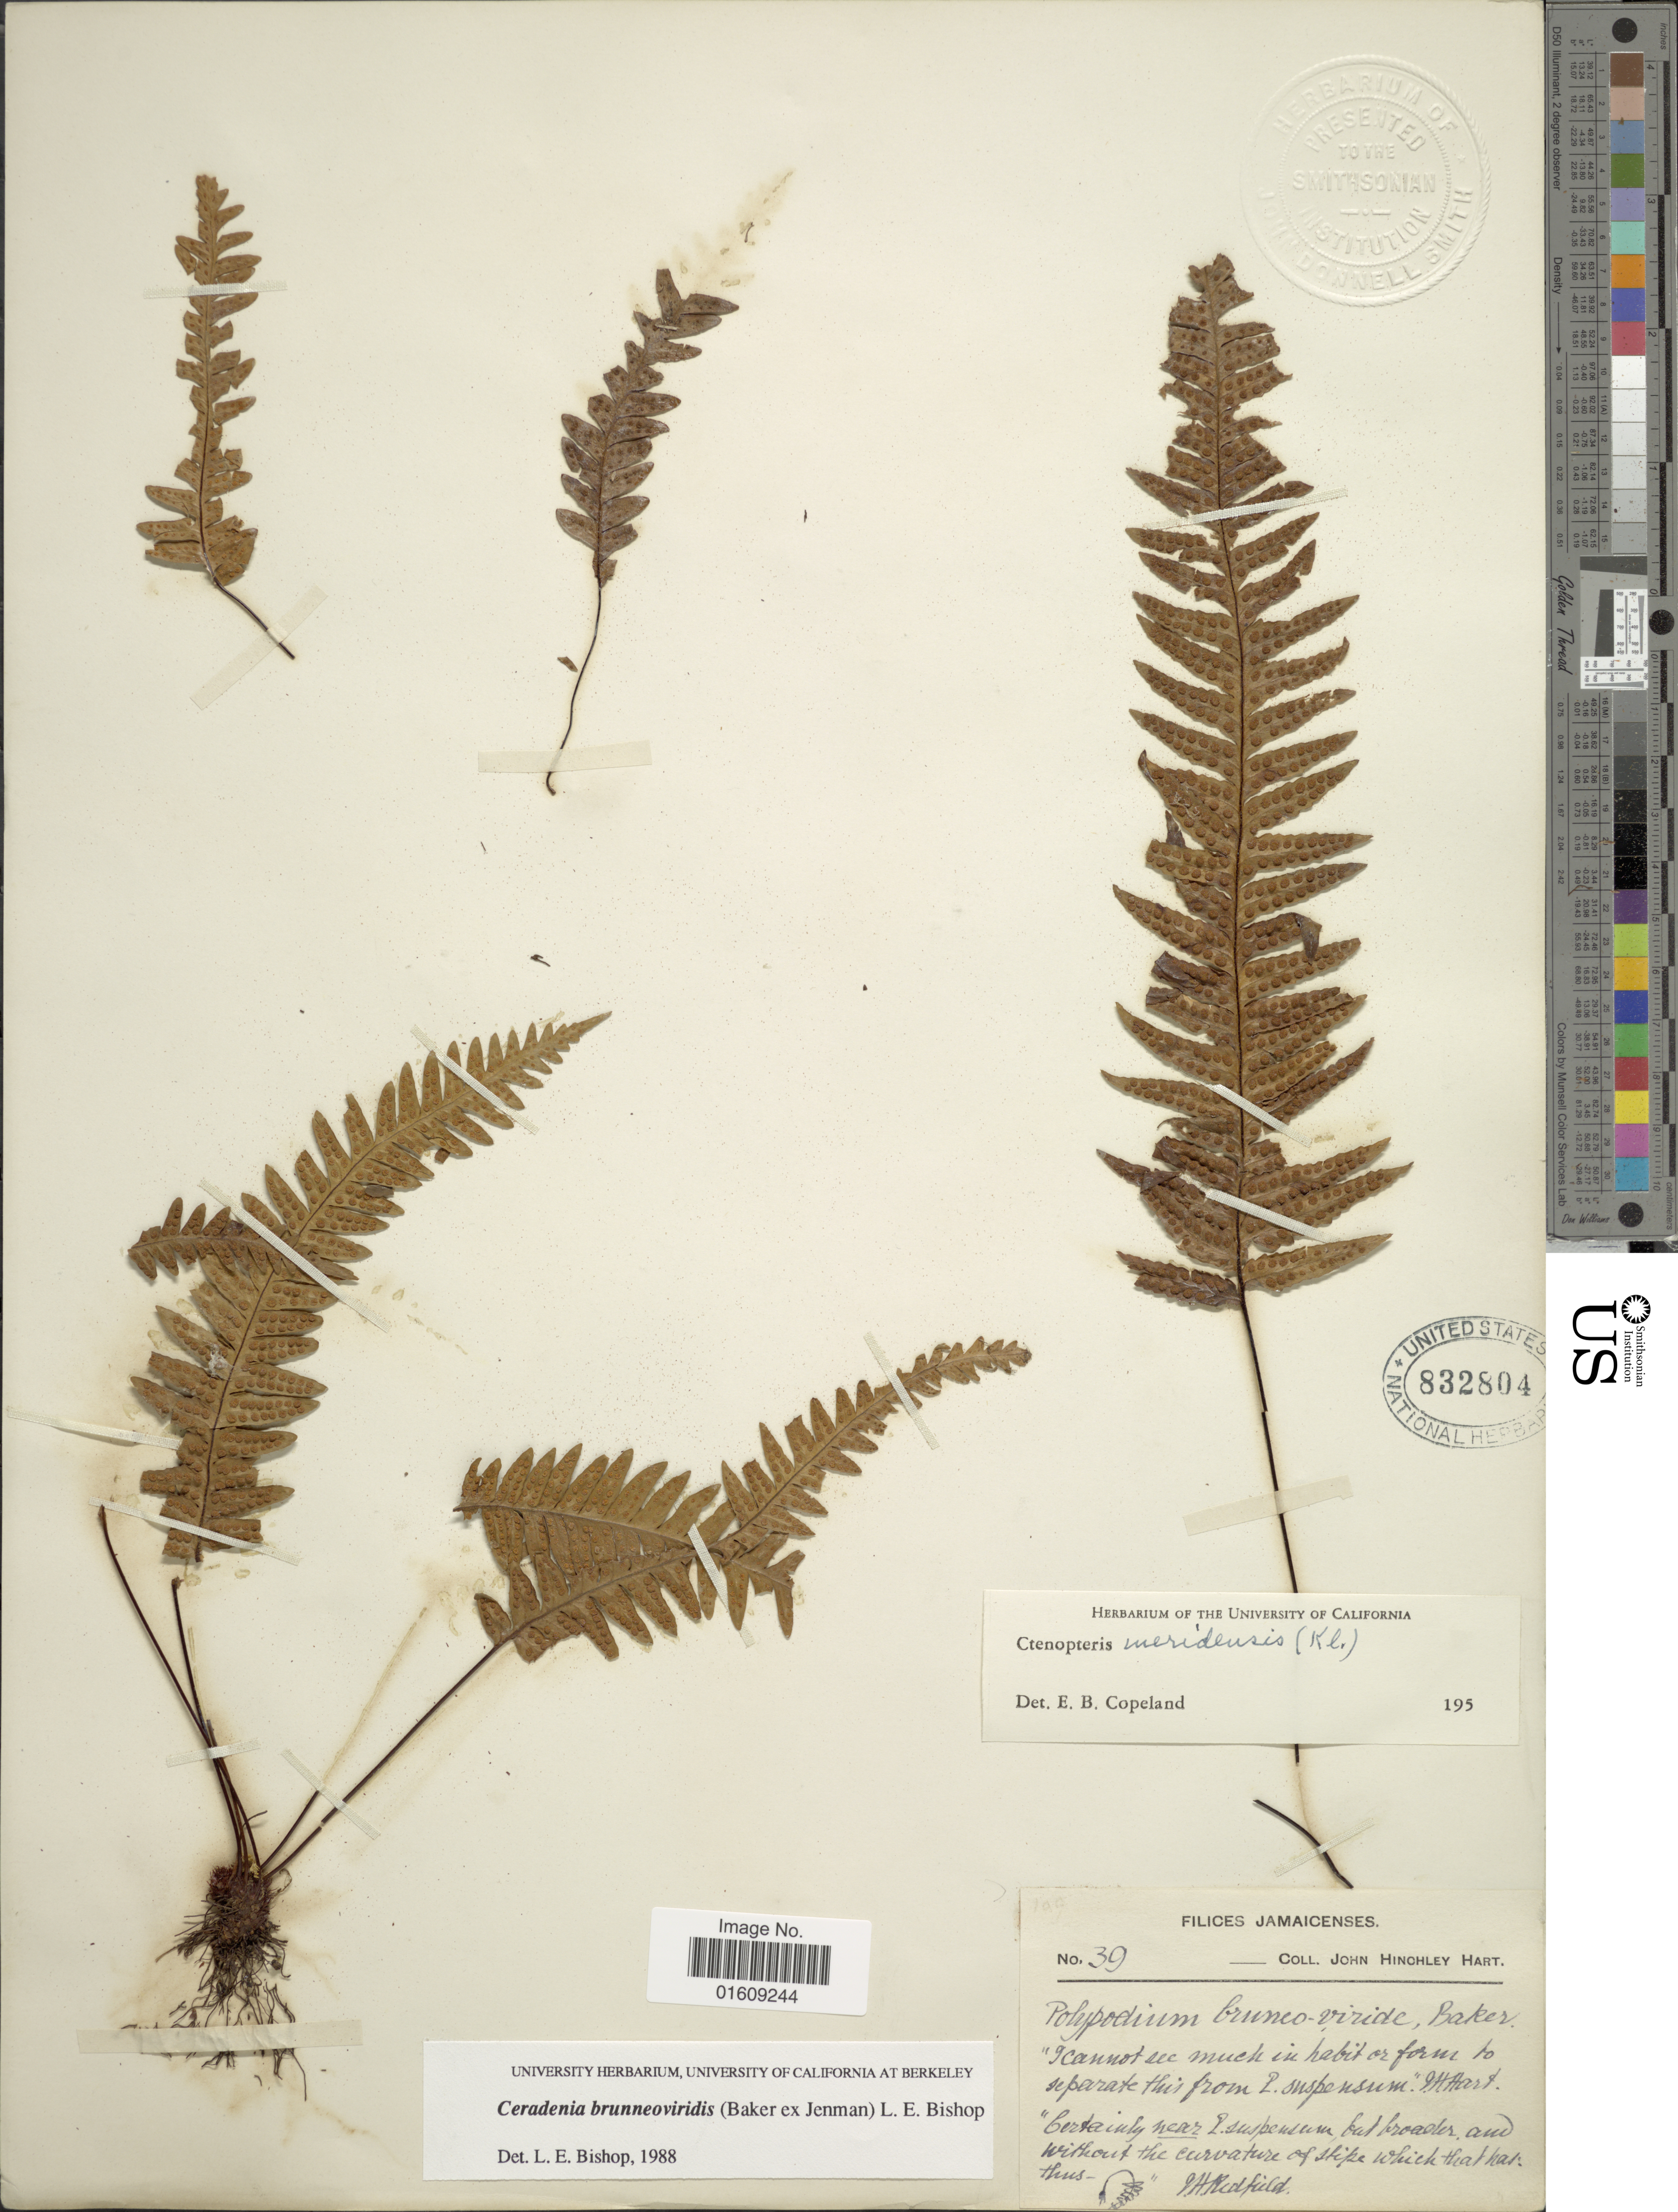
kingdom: Plantae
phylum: Tracheophyta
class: Polypodiopsida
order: Polypodiales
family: Polypodiaceae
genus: Ceradenia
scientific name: Ceradenia brunneoviridis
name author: (Baker ex Jenman) L.E. Bishop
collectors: J. H. Hart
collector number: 39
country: Jamaica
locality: Jamaicenses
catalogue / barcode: US 832804